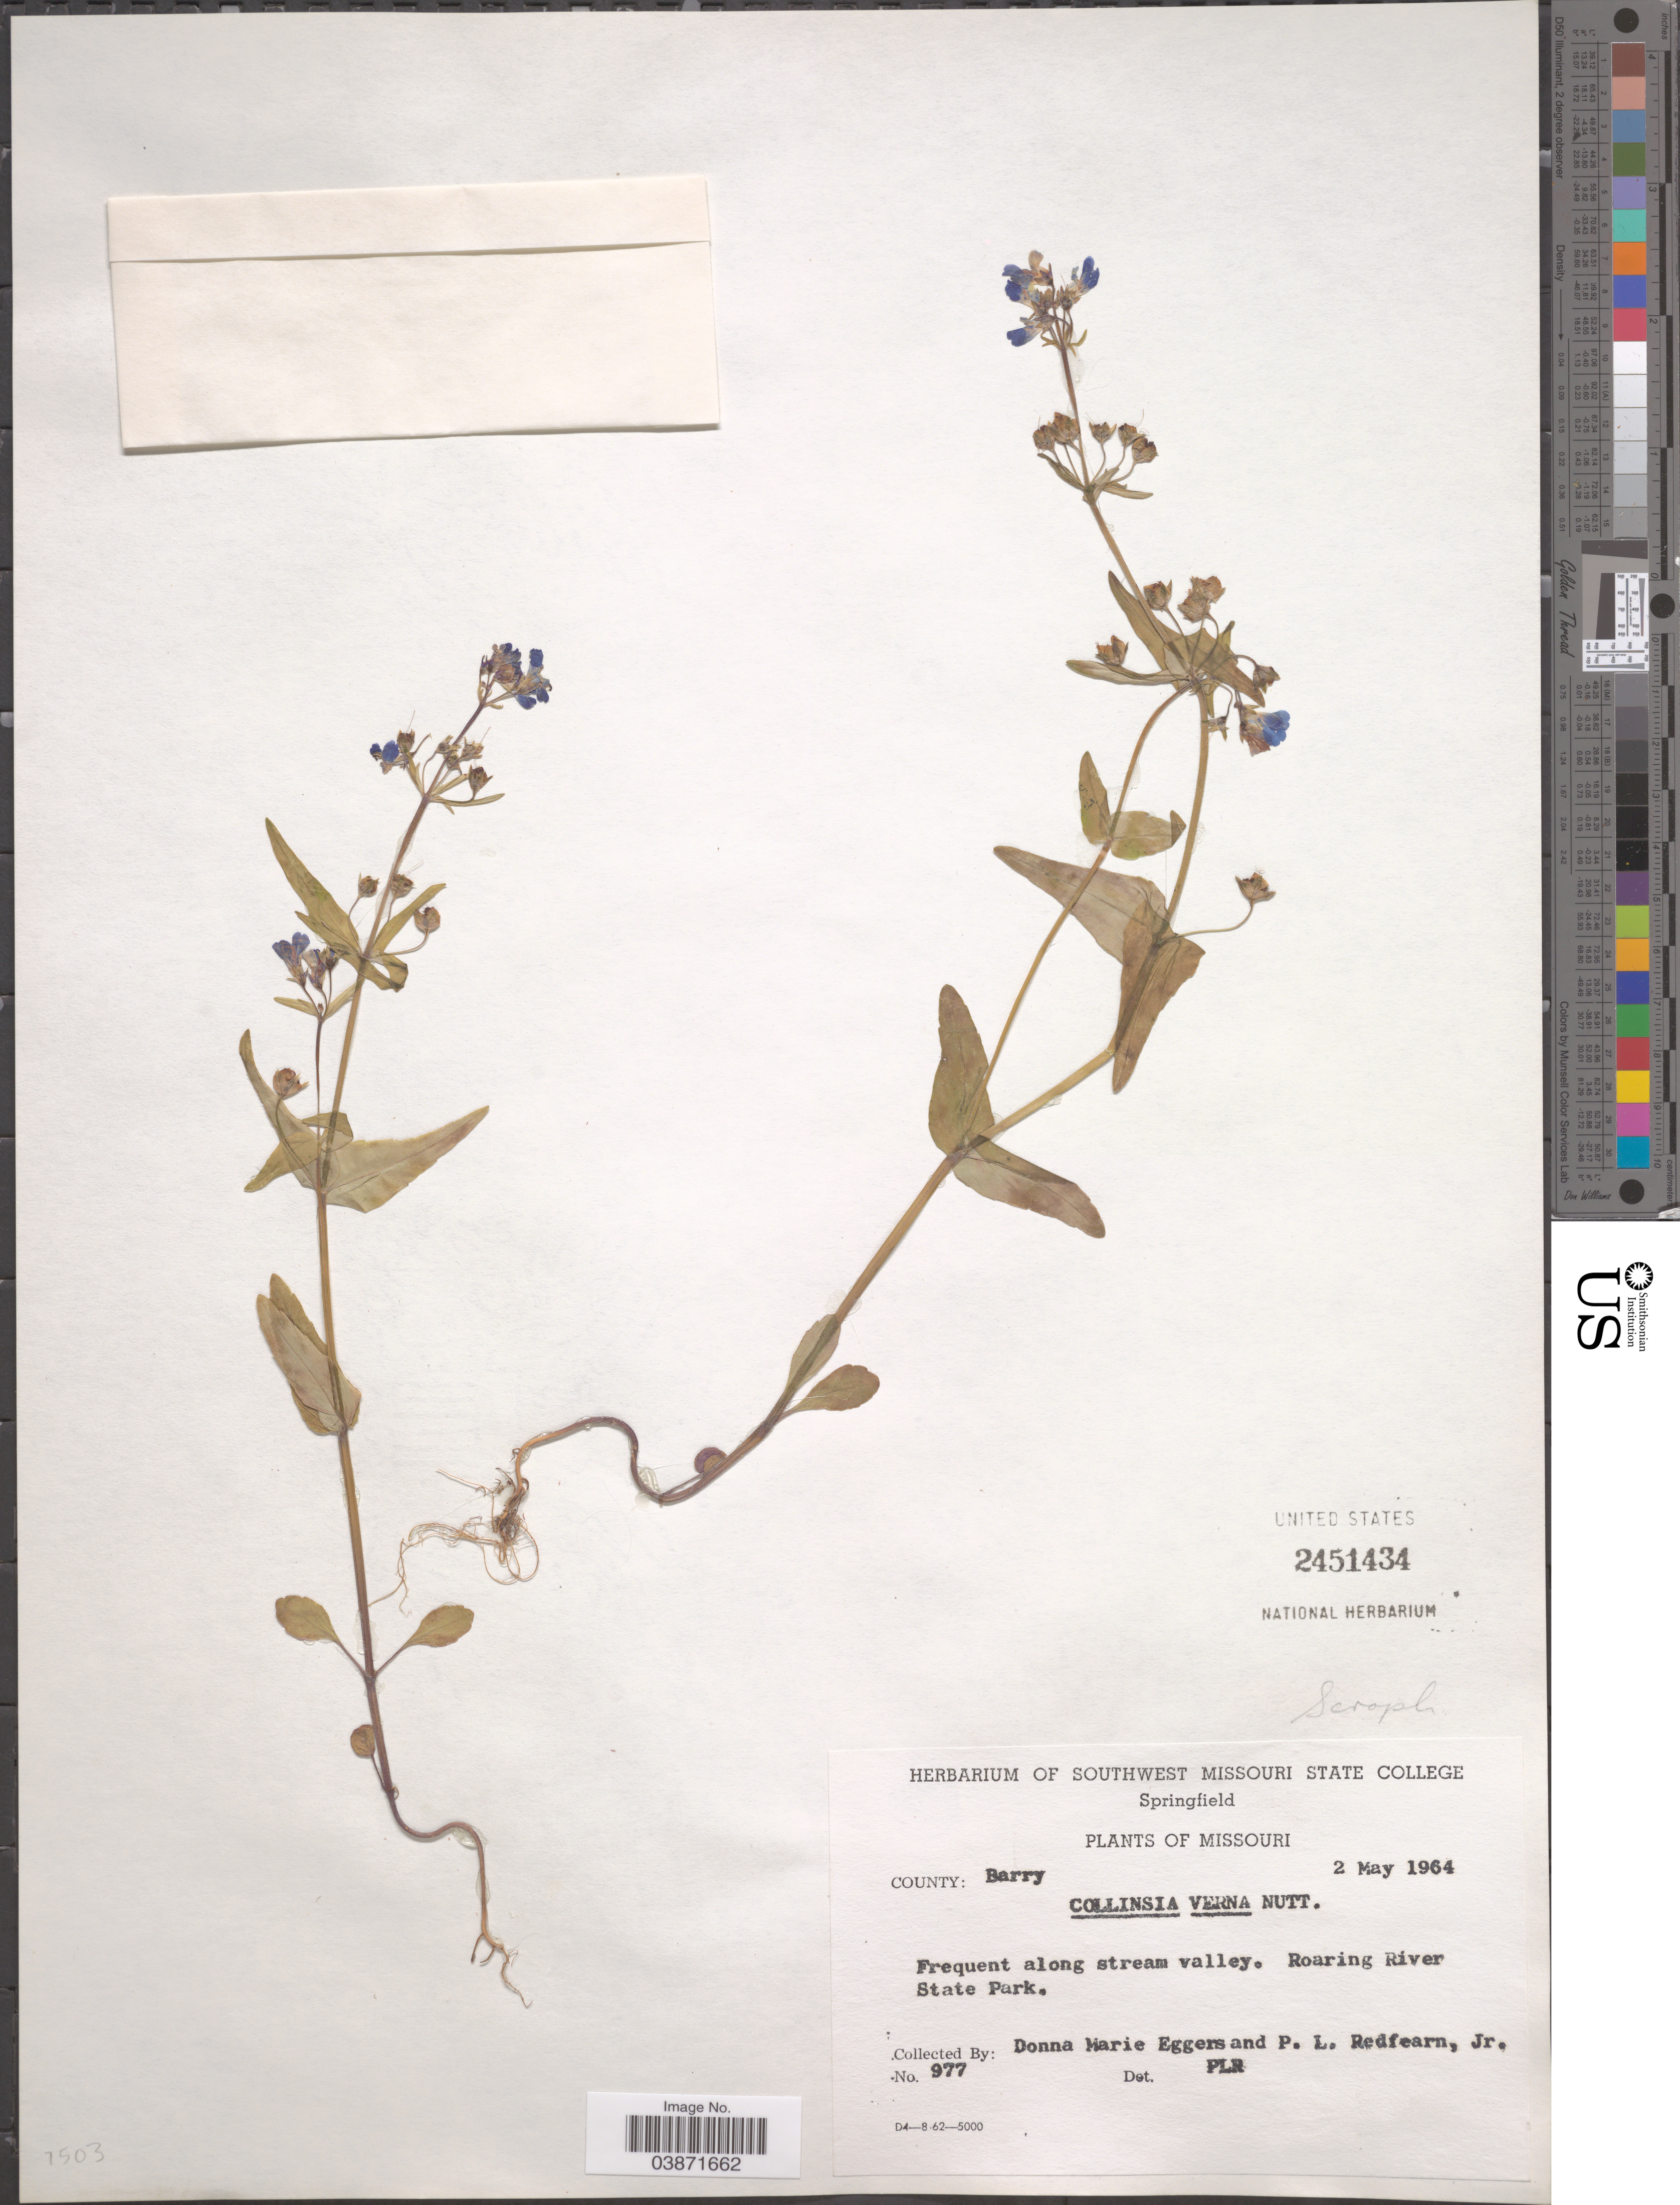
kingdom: Plantae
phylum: Tracheophyta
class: Magnoliopsida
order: Lamiales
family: Plantaginaceae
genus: Collinsia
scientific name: Collinsia verna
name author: Nutt.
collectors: D. M. Eggers Ware & P. L. Redfearn Jr.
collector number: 977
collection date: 1964-05-02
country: United States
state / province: Missouri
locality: County: Barry. Frequent along stream valley. Roaring River State Park.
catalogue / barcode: US 2451434